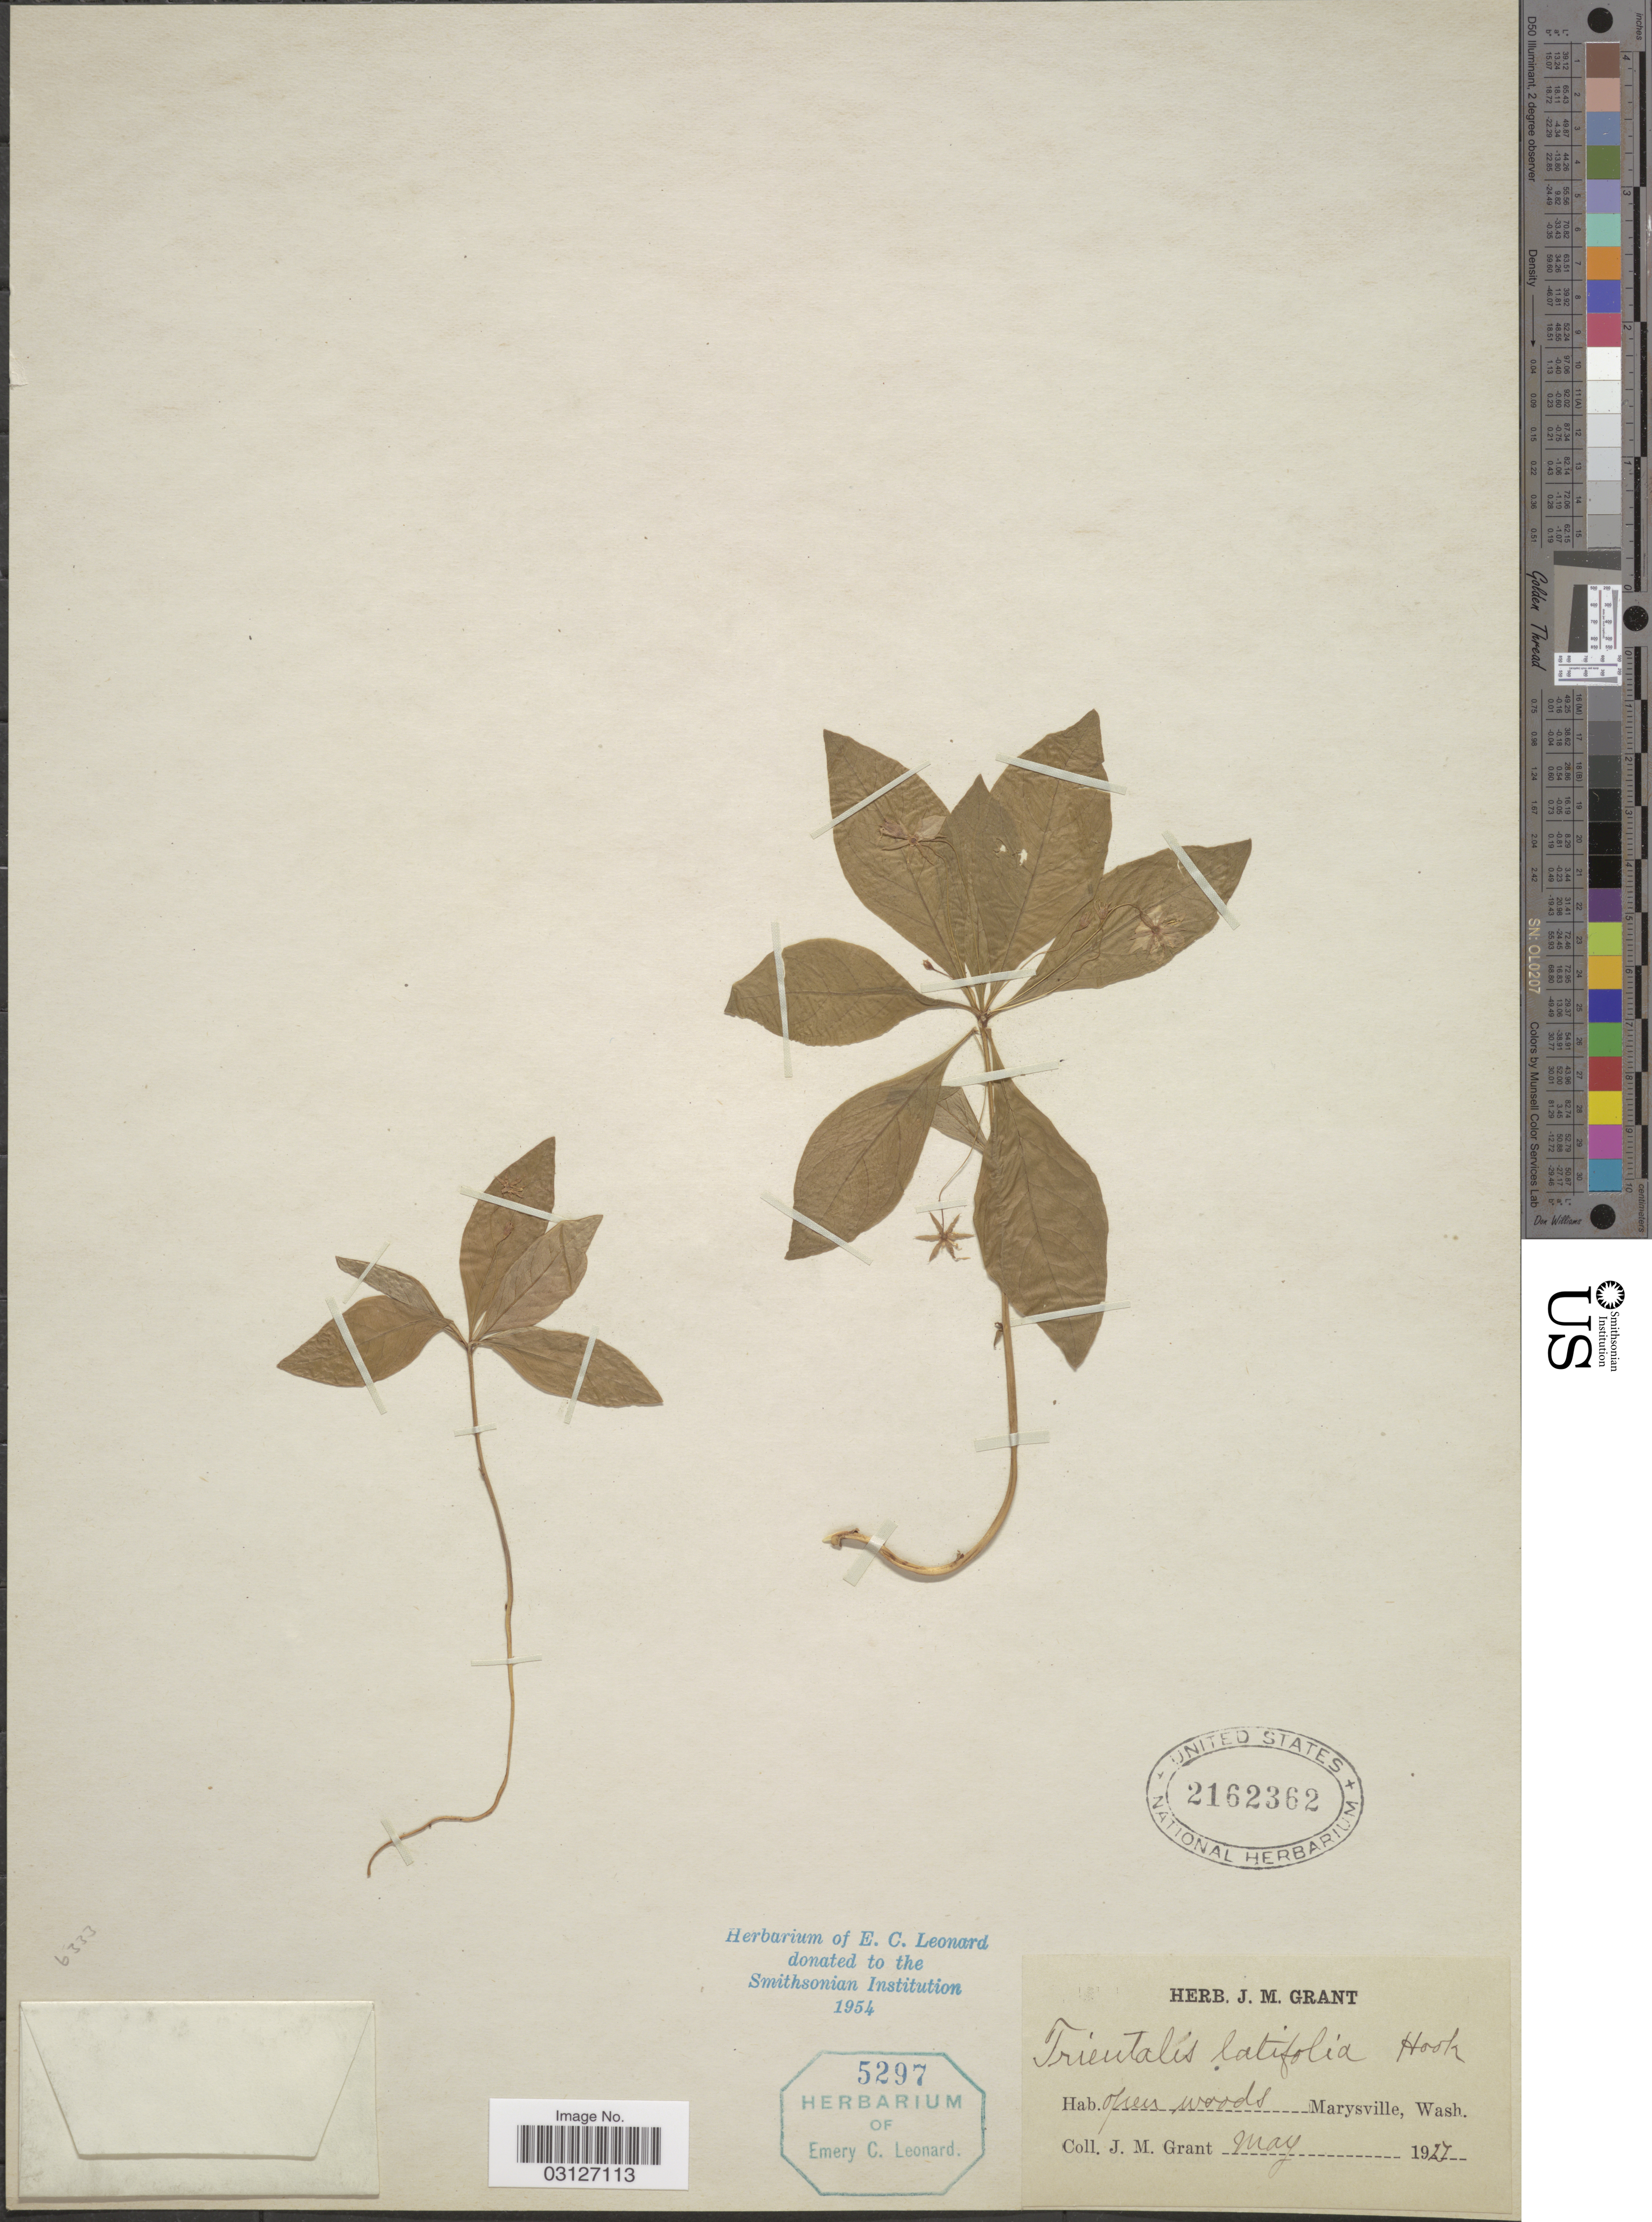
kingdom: Plantae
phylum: Tracheophyta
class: Magnoliopsida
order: Ericales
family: Primulaceae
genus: Trientalis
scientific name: Trientalis latifolia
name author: Hook.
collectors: J. M. Grant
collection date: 1927-05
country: United States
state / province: Washington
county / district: Snohomish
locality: Marysville.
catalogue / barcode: US 2162362